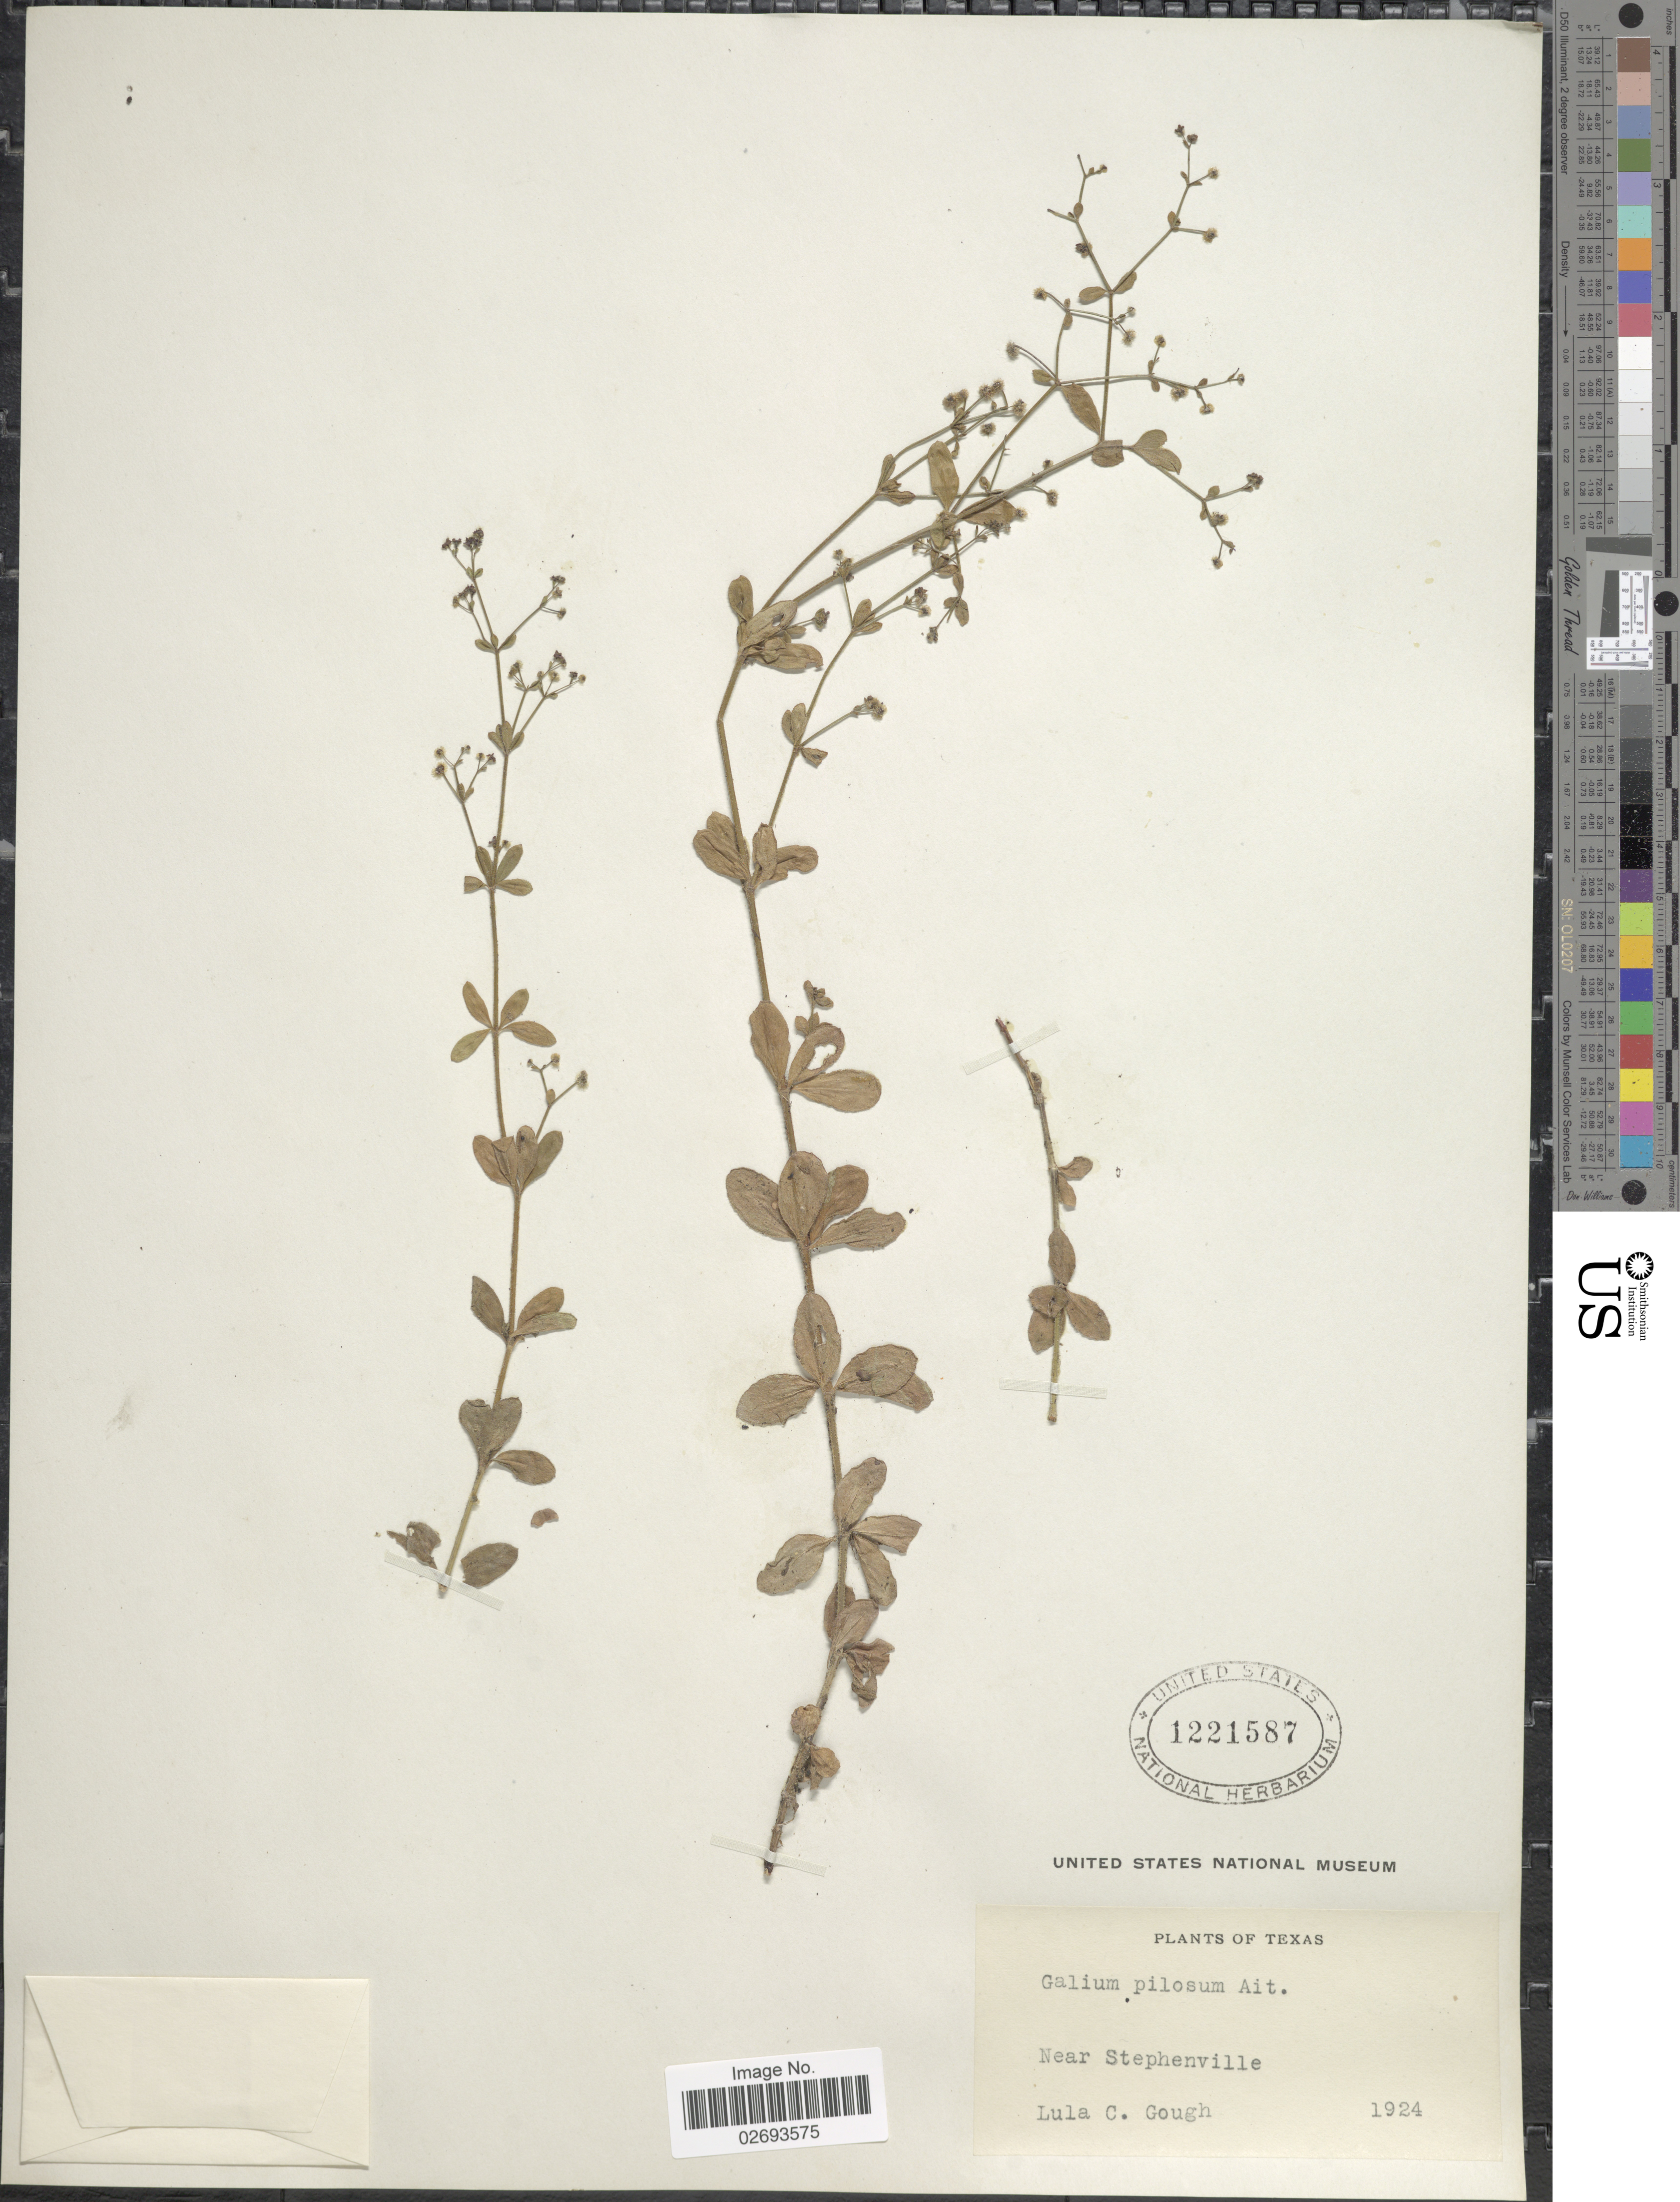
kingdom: Plantae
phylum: Tracheophyta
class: Magnoliopsida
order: Gentianales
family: Rubiaceae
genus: Galium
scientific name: Galium pilosum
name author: Aiton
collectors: L. Gough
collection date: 1924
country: United States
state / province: Texas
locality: Near Stephenville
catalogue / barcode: US 1221587